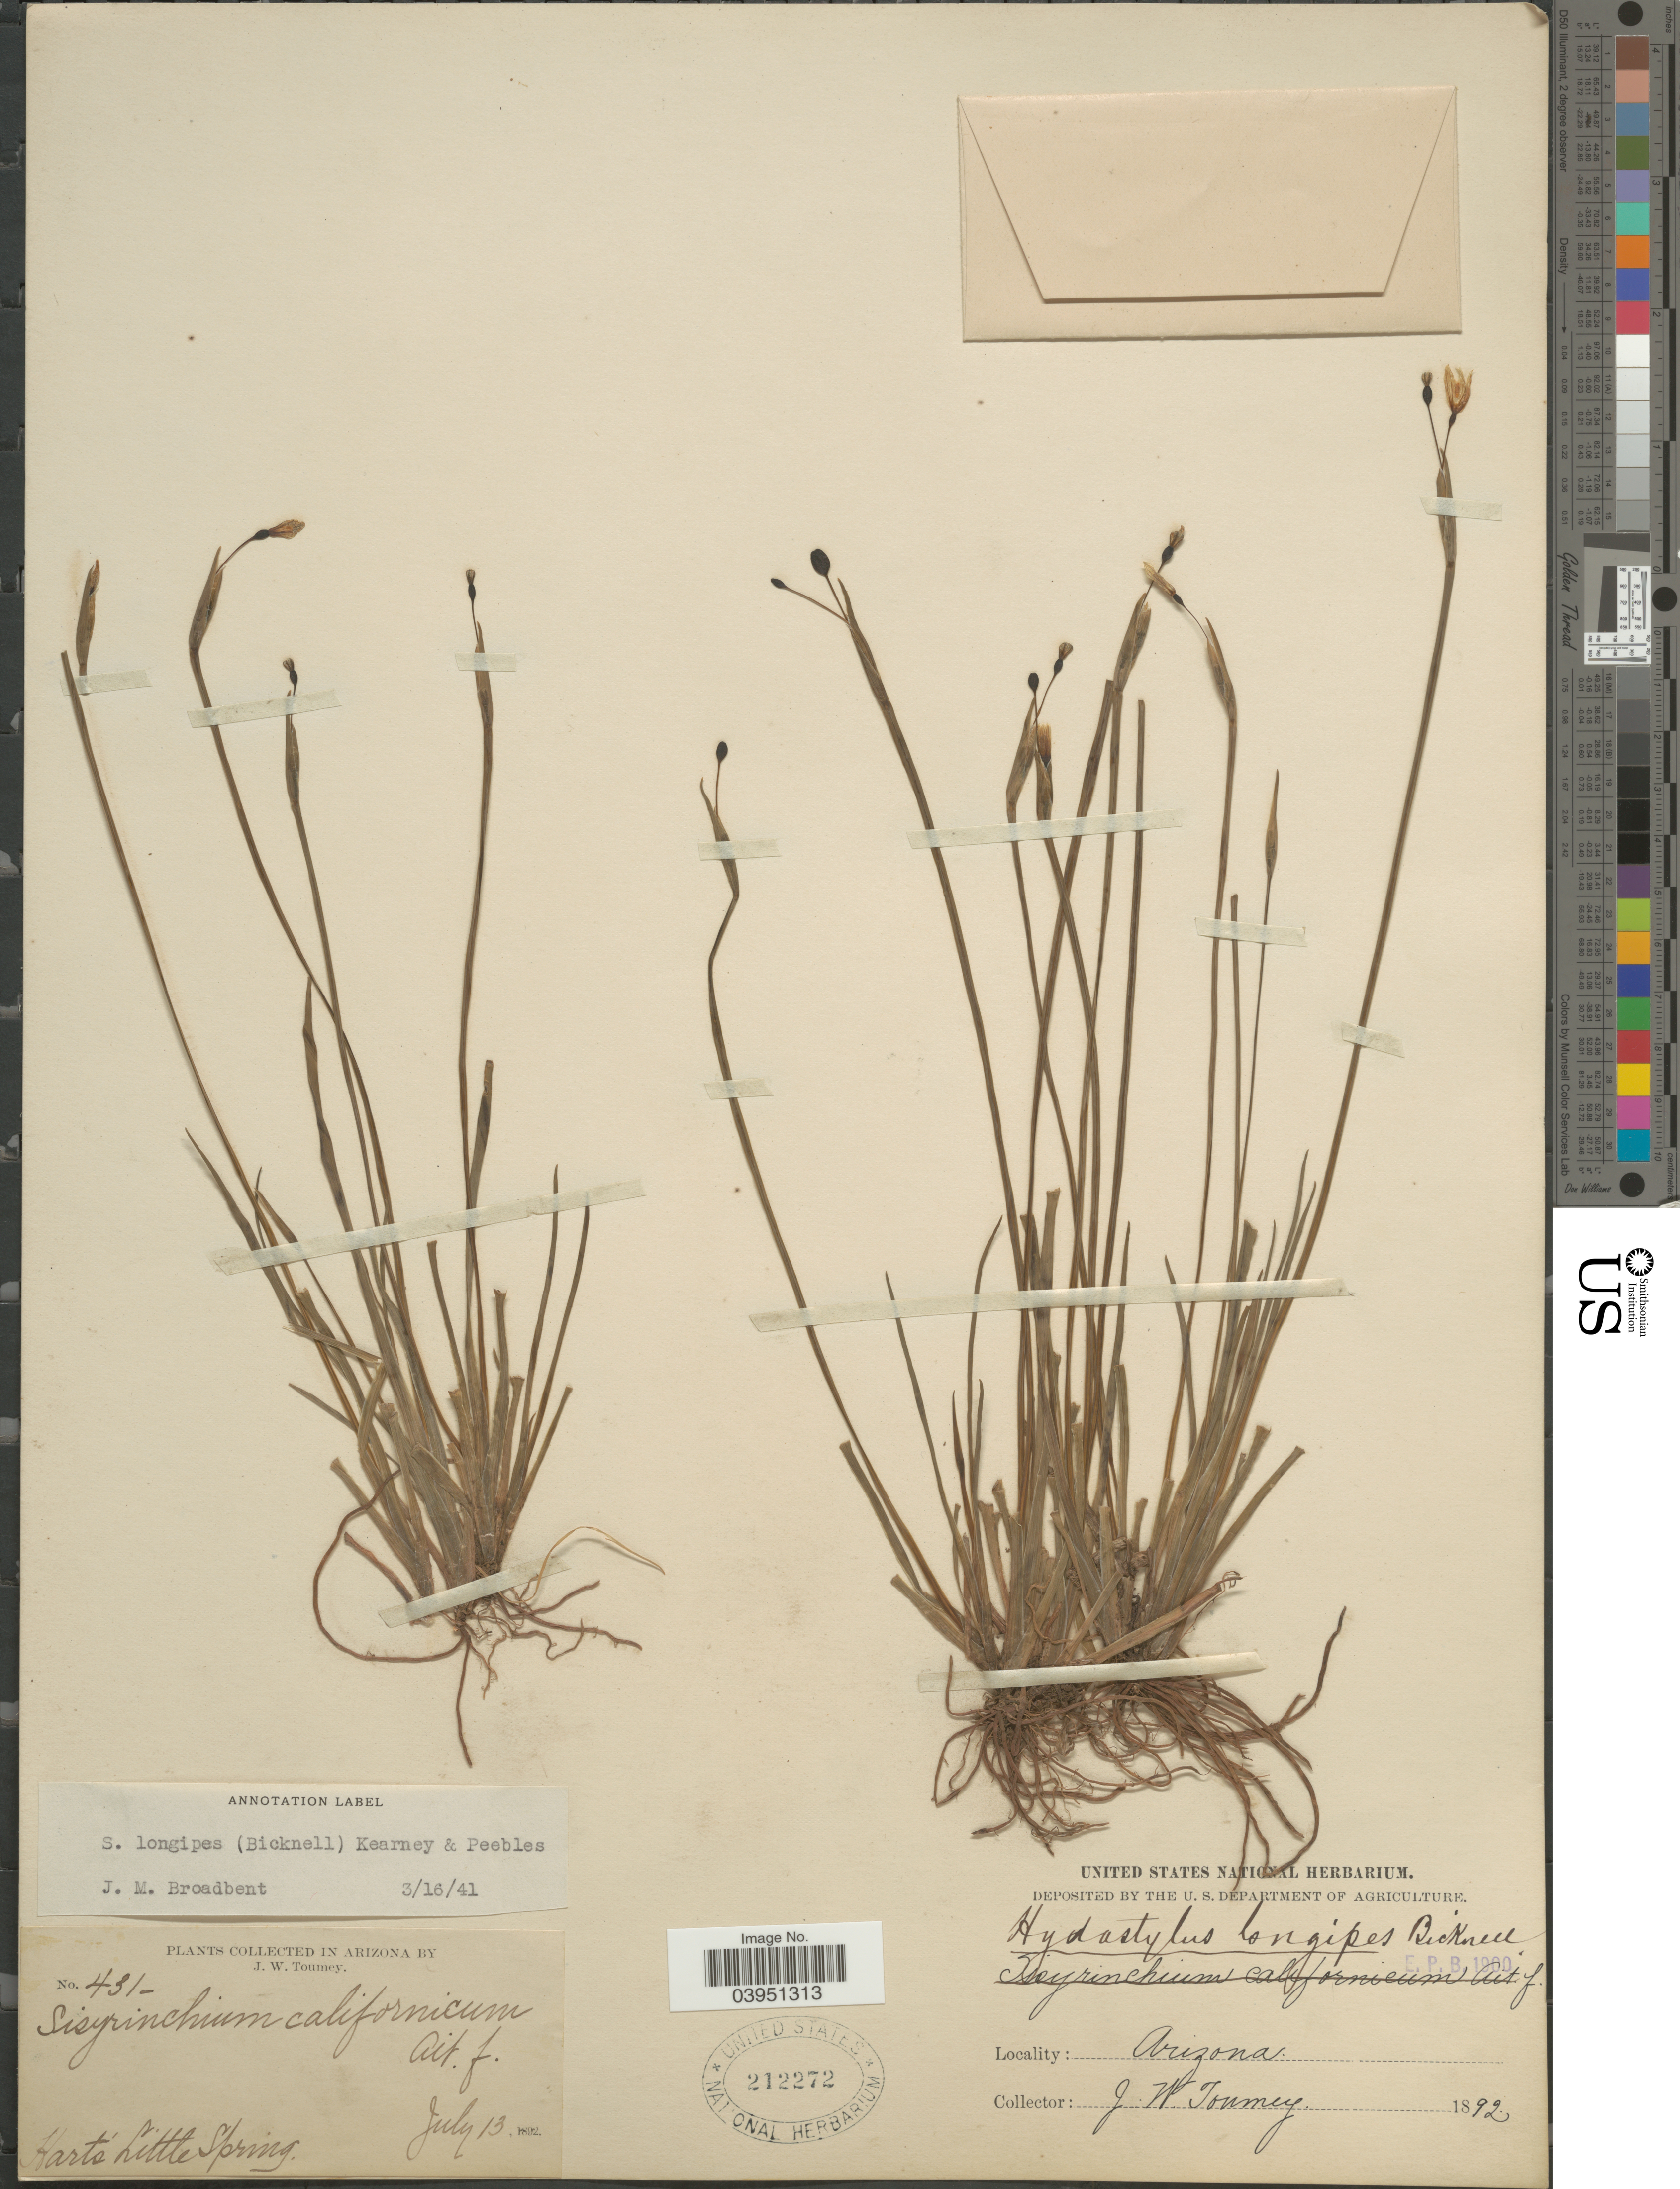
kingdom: Plantae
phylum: Tracheophyta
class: Liliopsida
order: Asparagales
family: Iridaceae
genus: Sisyrinchium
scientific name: Sisyrinchium longipes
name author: (E.P. Bicknell) Kearney & Peebles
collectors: J. W. Toumey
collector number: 431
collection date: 1892-07-13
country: United States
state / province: Arizona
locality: Hart's Little Spring.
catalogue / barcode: US 212272